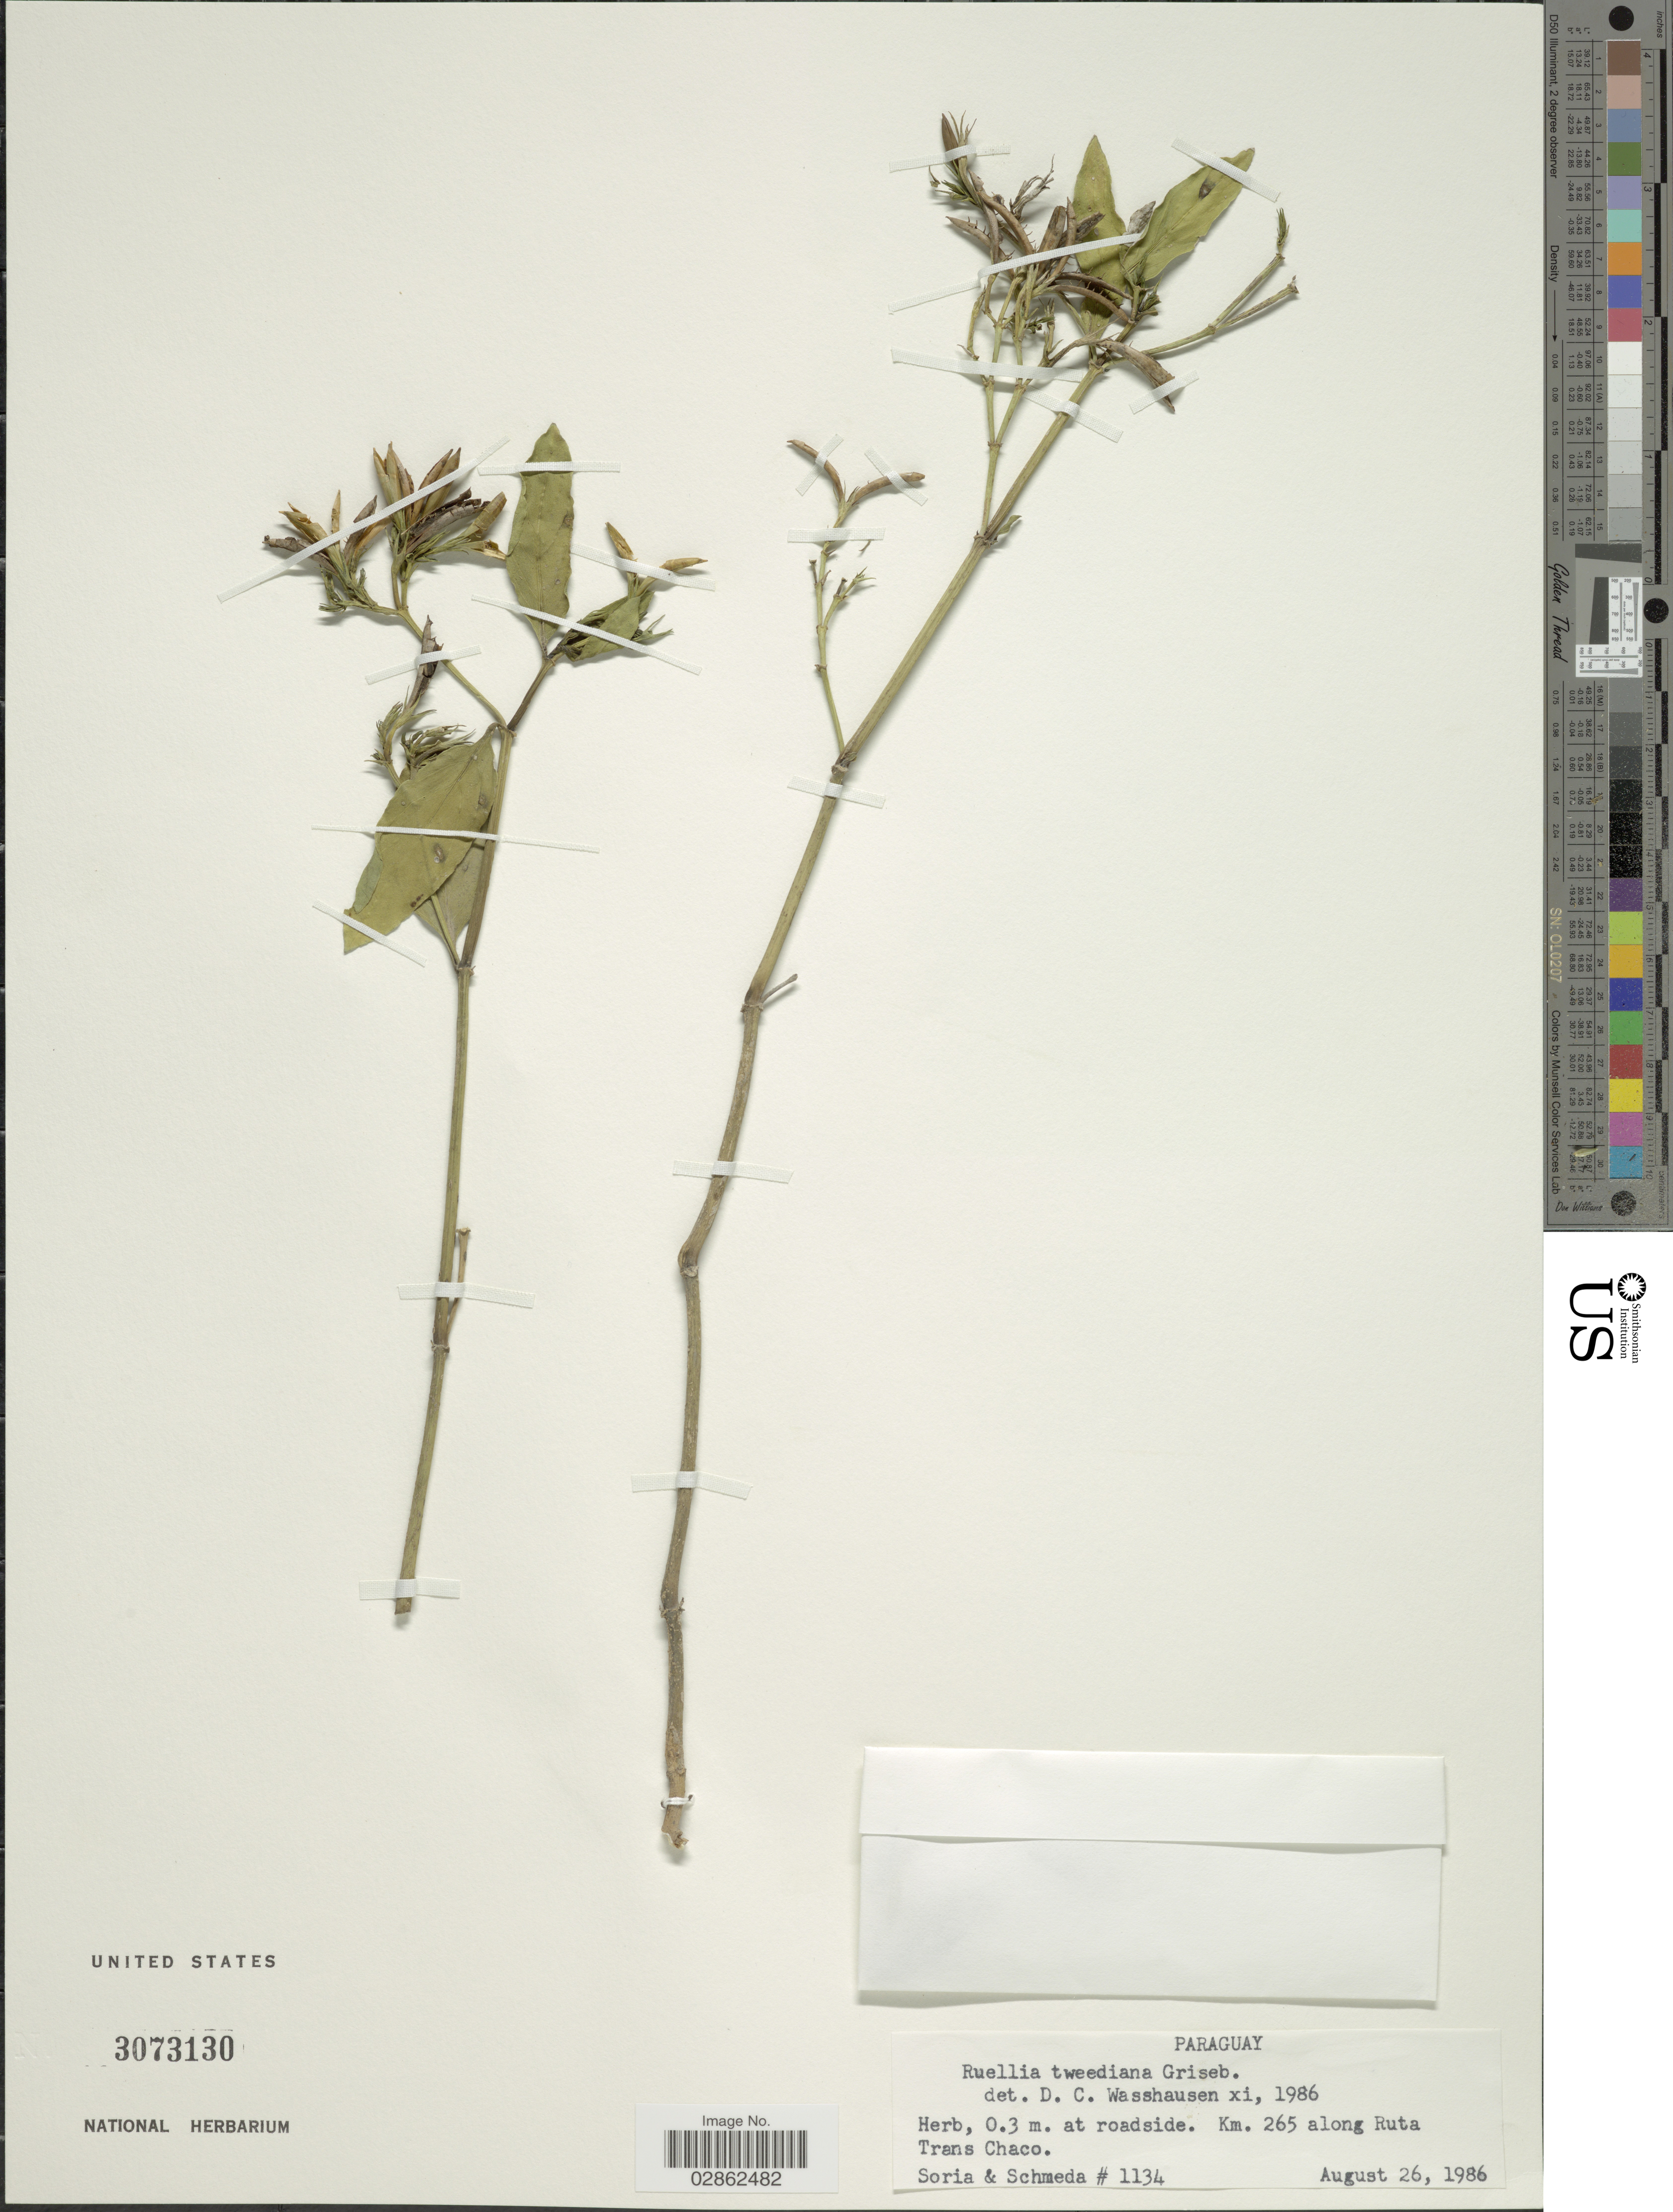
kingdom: Plantae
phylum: Tracheophyta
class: Magnoliopsida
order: Lamiales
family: Acanthaceae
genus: Ruellia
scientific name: Ruellia tweediana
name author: Griseb.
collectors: Soria & Schmeda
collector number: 1134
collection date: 1986-08-26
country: Paraguay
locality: Km. 265 along Ruta Trans Chaco.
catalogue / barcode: US 3073130